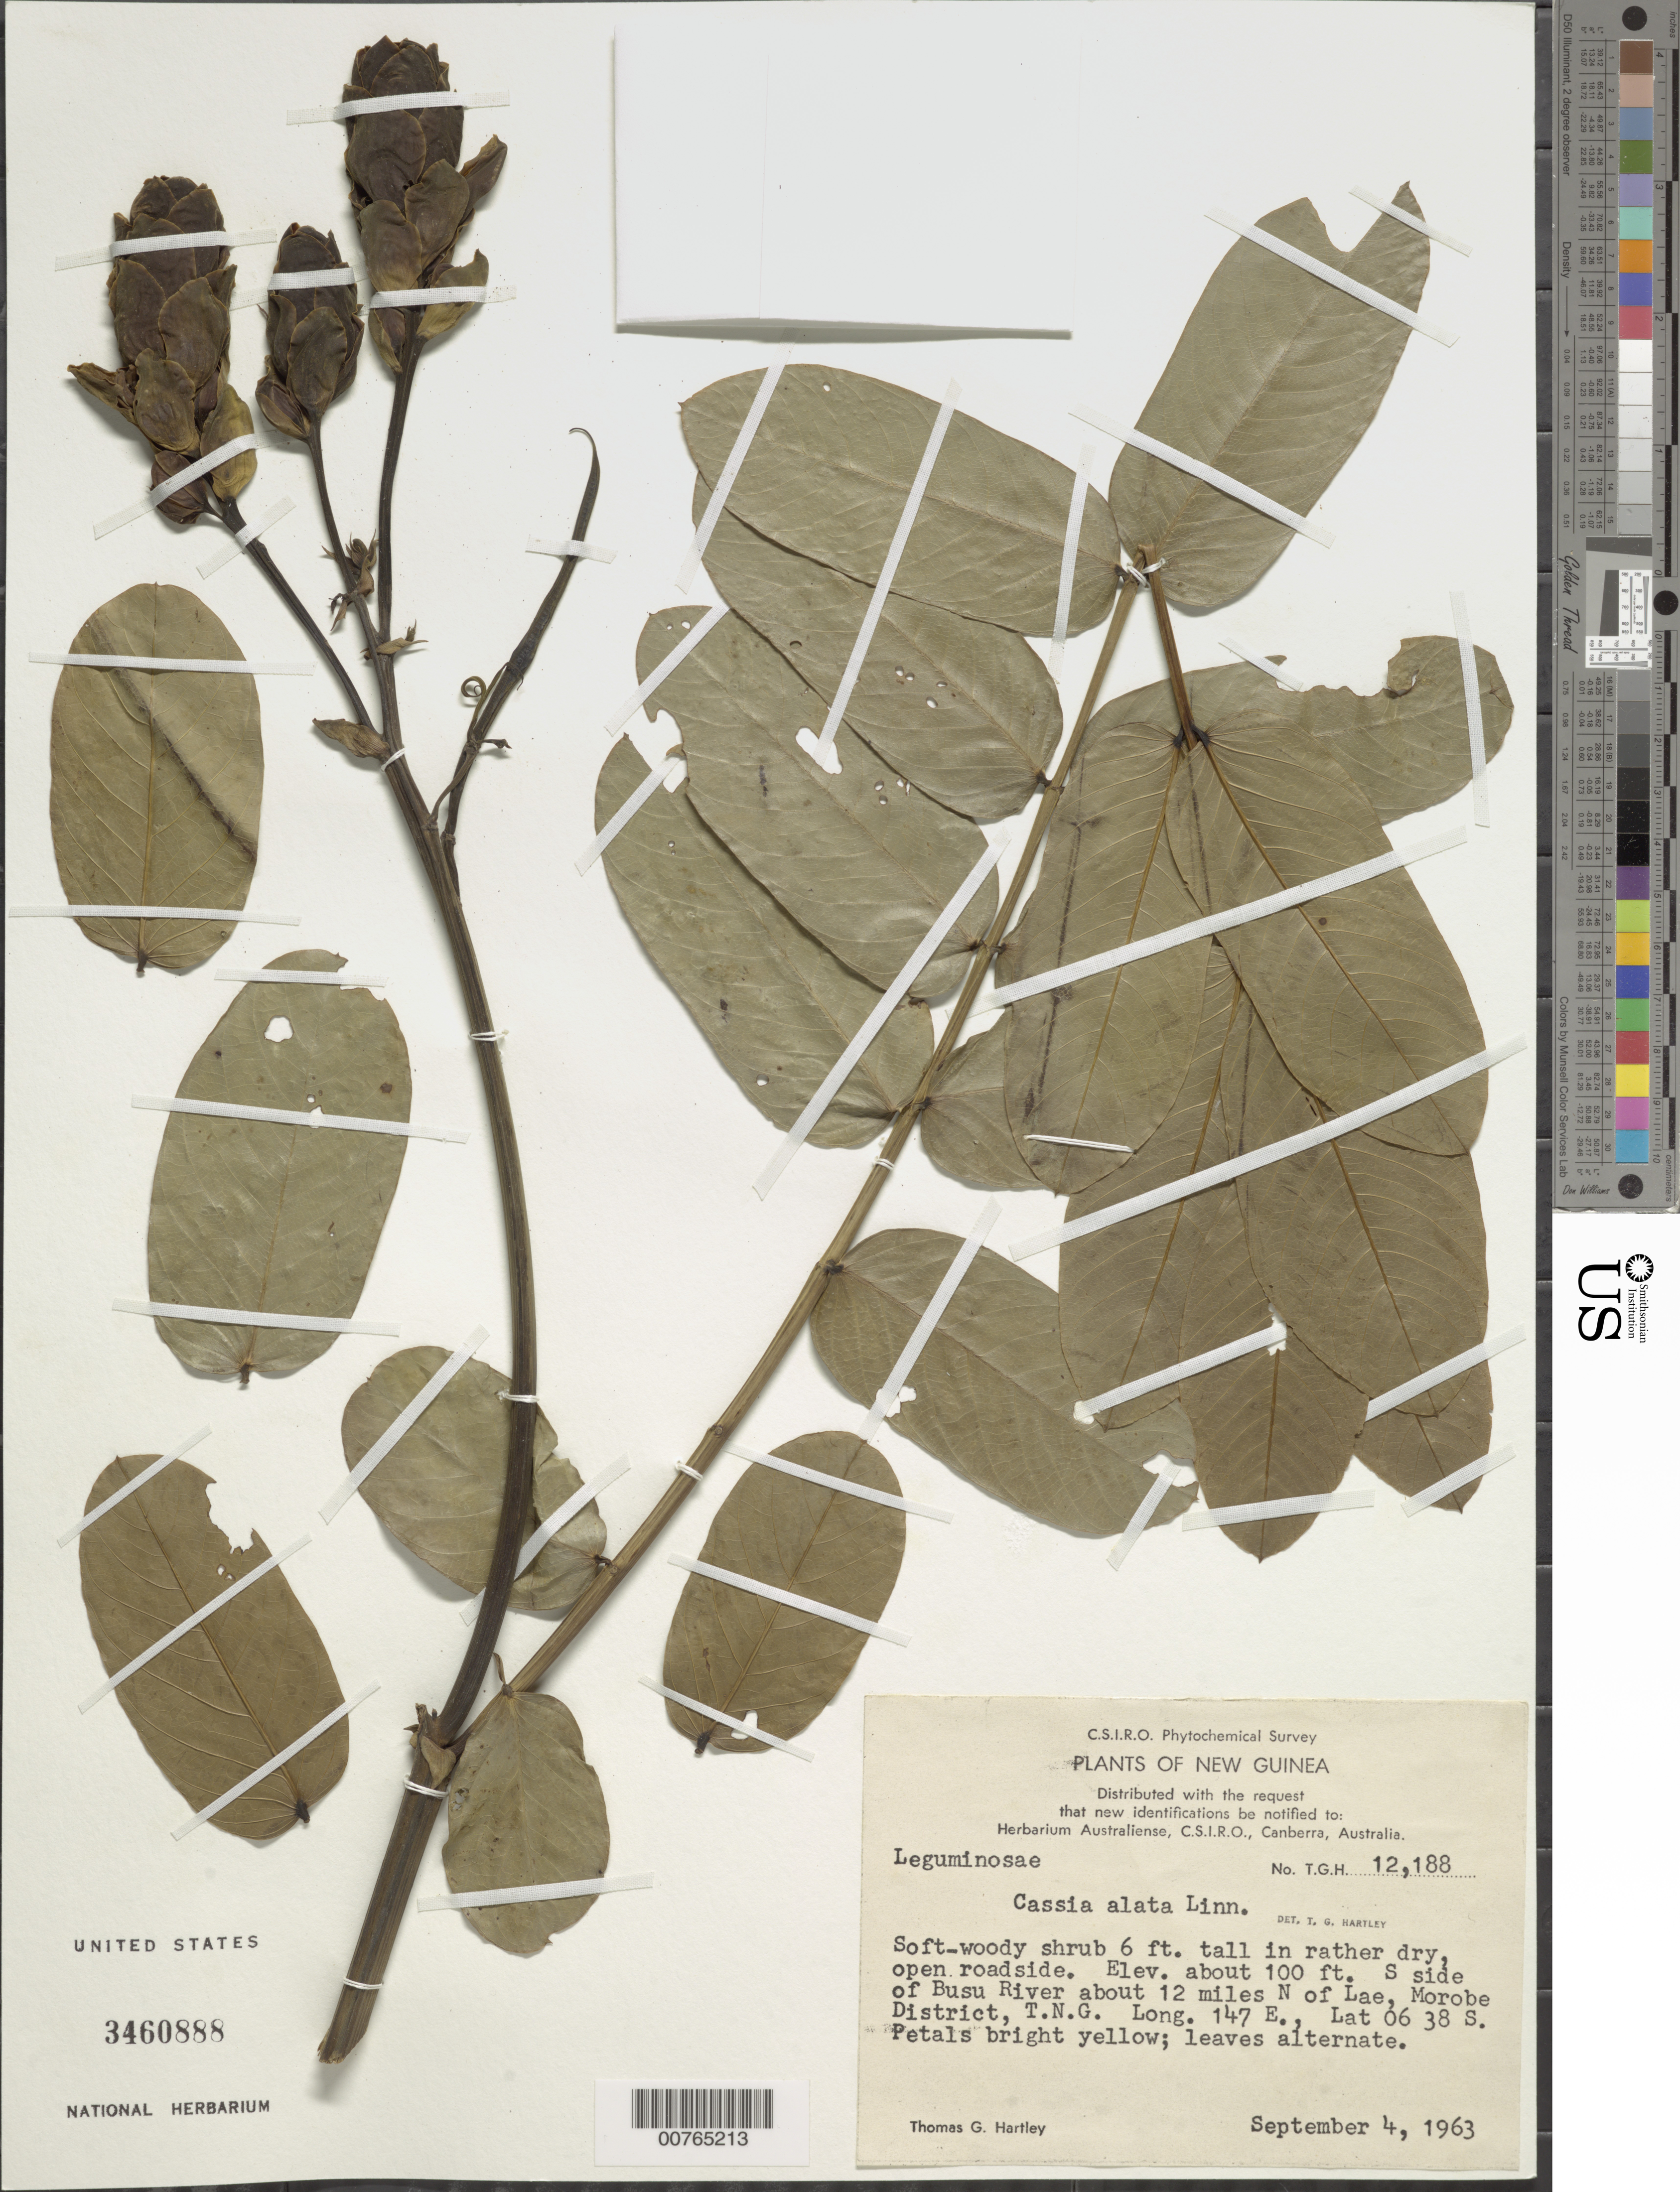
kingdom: Plantae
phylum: Tracheophyta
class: Magnoliopsida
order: Fabales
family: Fabaceae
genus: Senna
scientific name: Senna alata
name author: (L.) Roxb.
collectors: T. G. Hartley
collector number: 12188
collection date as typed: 04 Sep 1963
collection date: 1963-09-04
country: Papua New Guinea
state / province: Morobe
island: New Guinea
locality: S side of Busu River, N of Lae.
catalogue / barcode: US 3460888